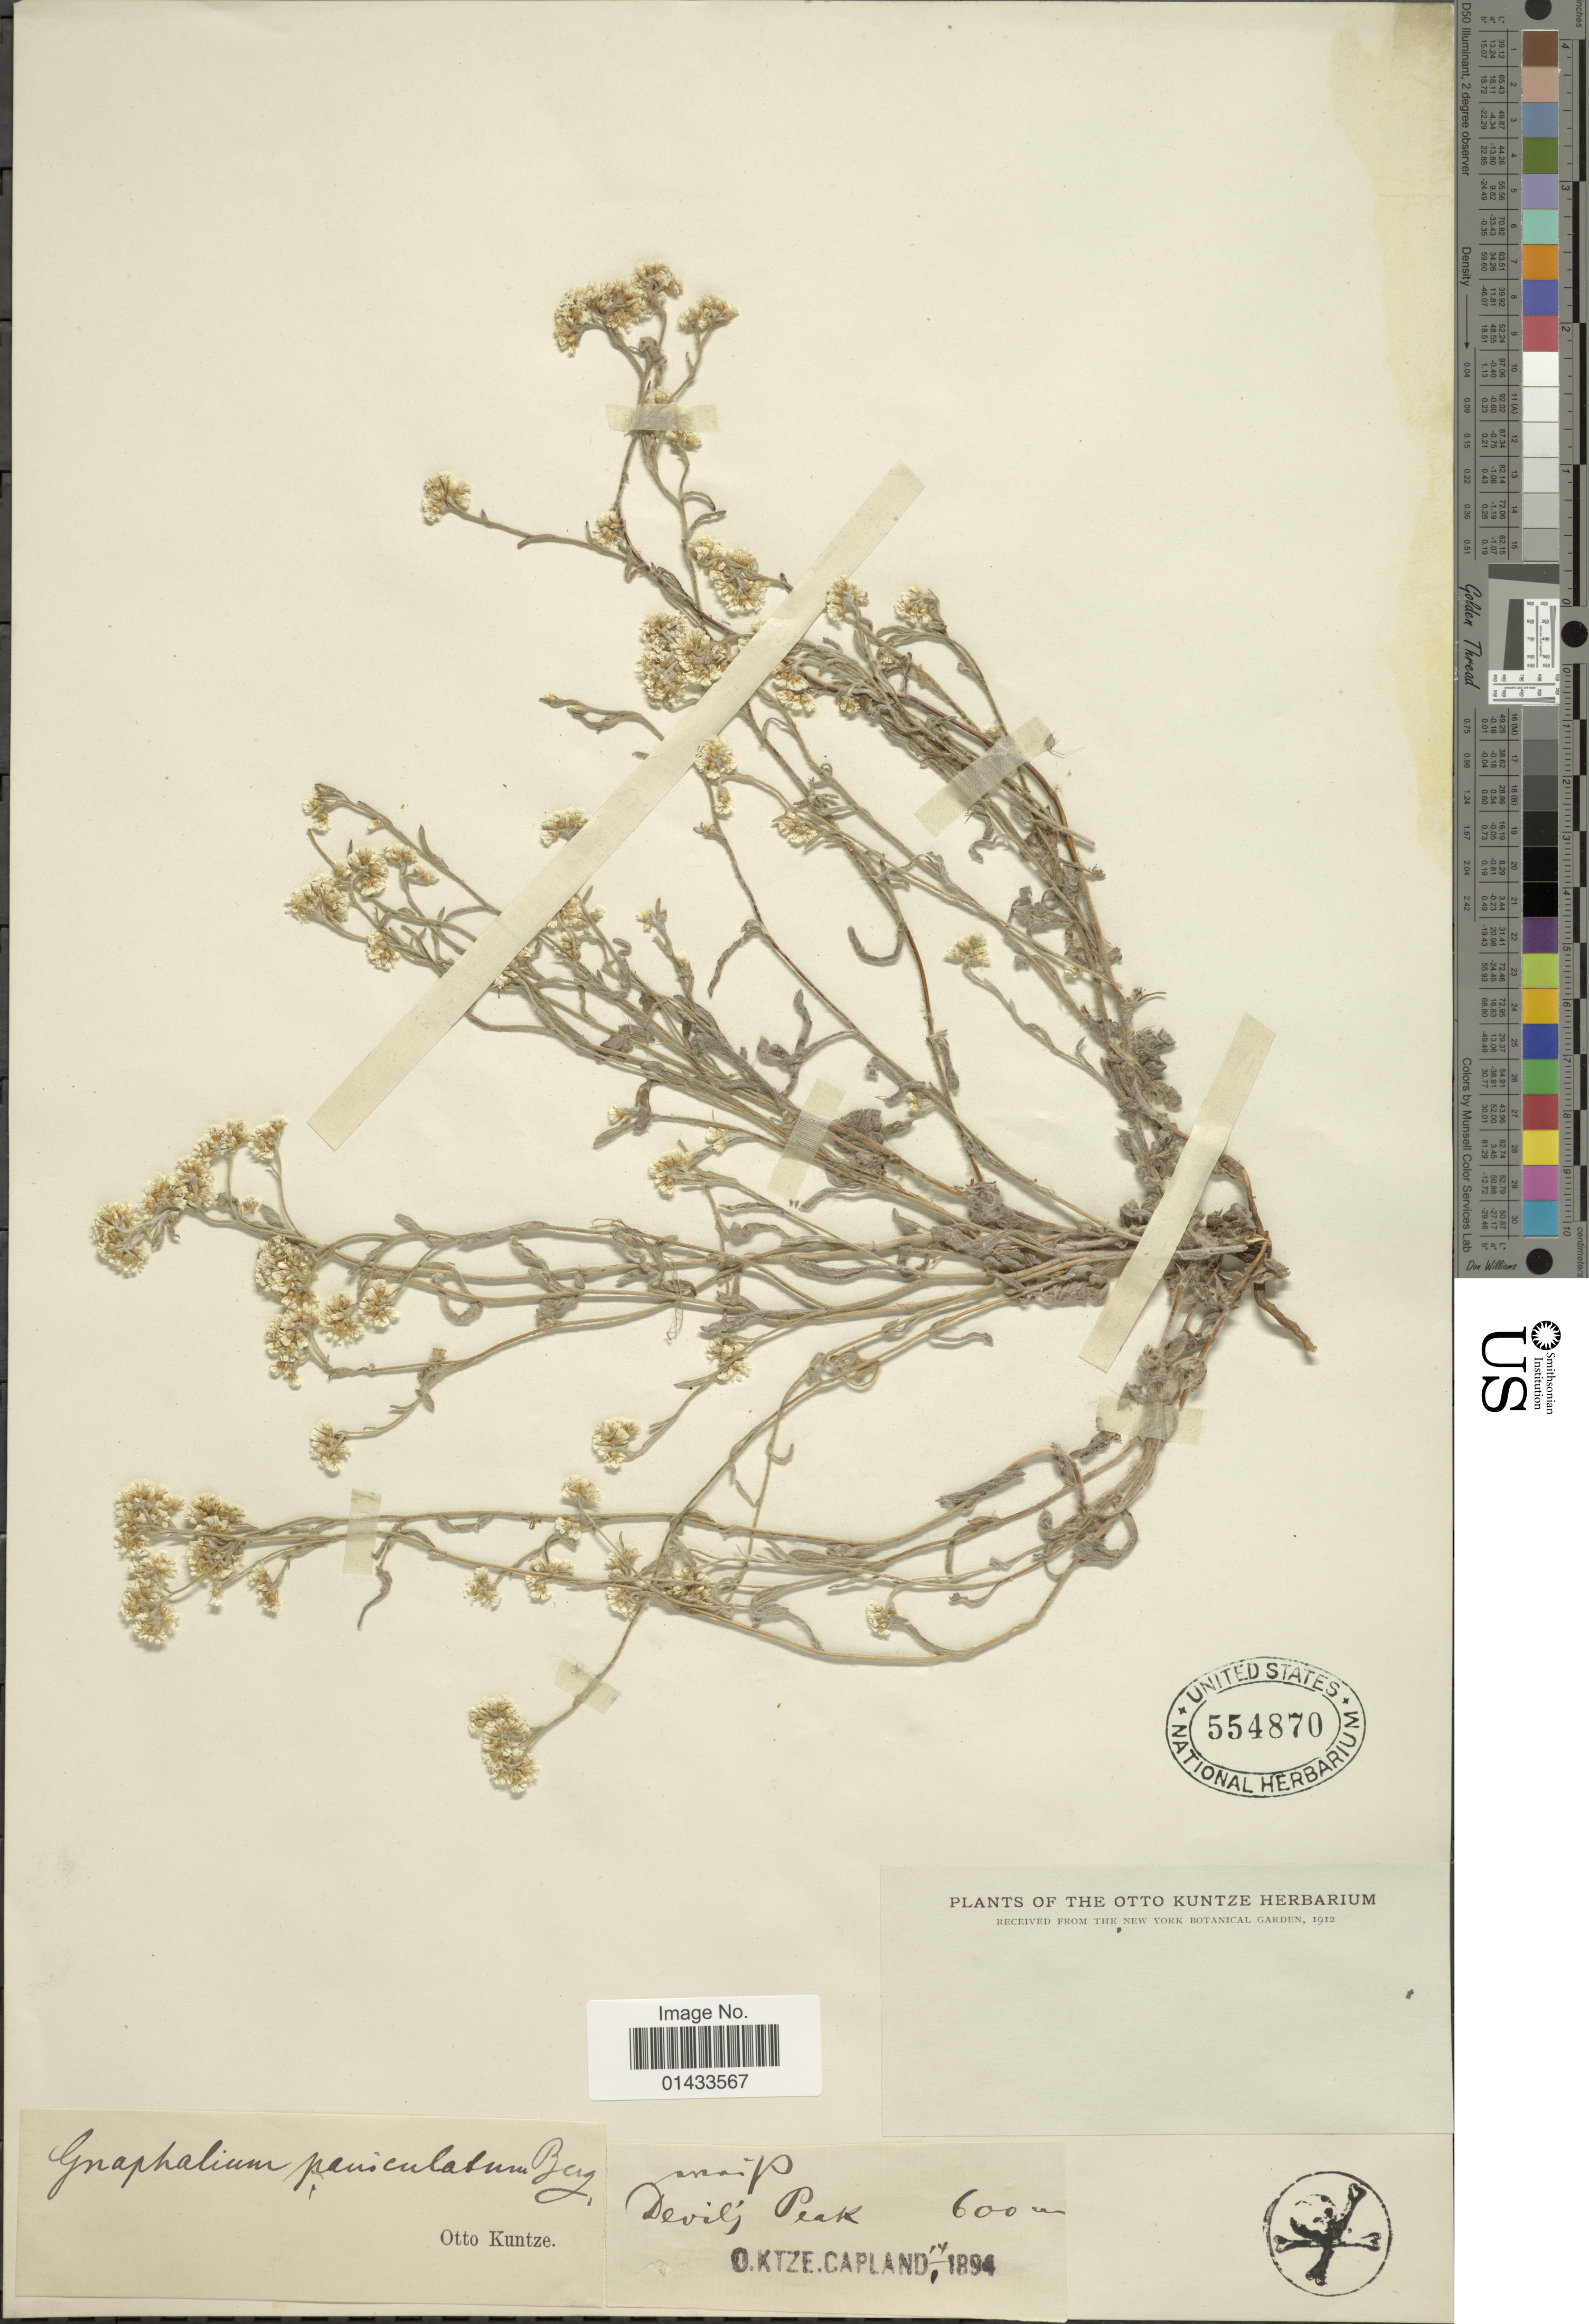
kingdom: Plantae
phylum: Tracheophyta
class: Magnoliopsida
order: Asterales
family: Asteraceae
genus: Helichrysum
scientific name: Helichrysum paniculatum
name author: (L.) A. Cunn.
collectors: C.E.O. Kuntze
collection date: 1894-01-14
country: South Africa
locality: Devil's Peak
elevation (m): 600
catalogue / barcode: US 554870